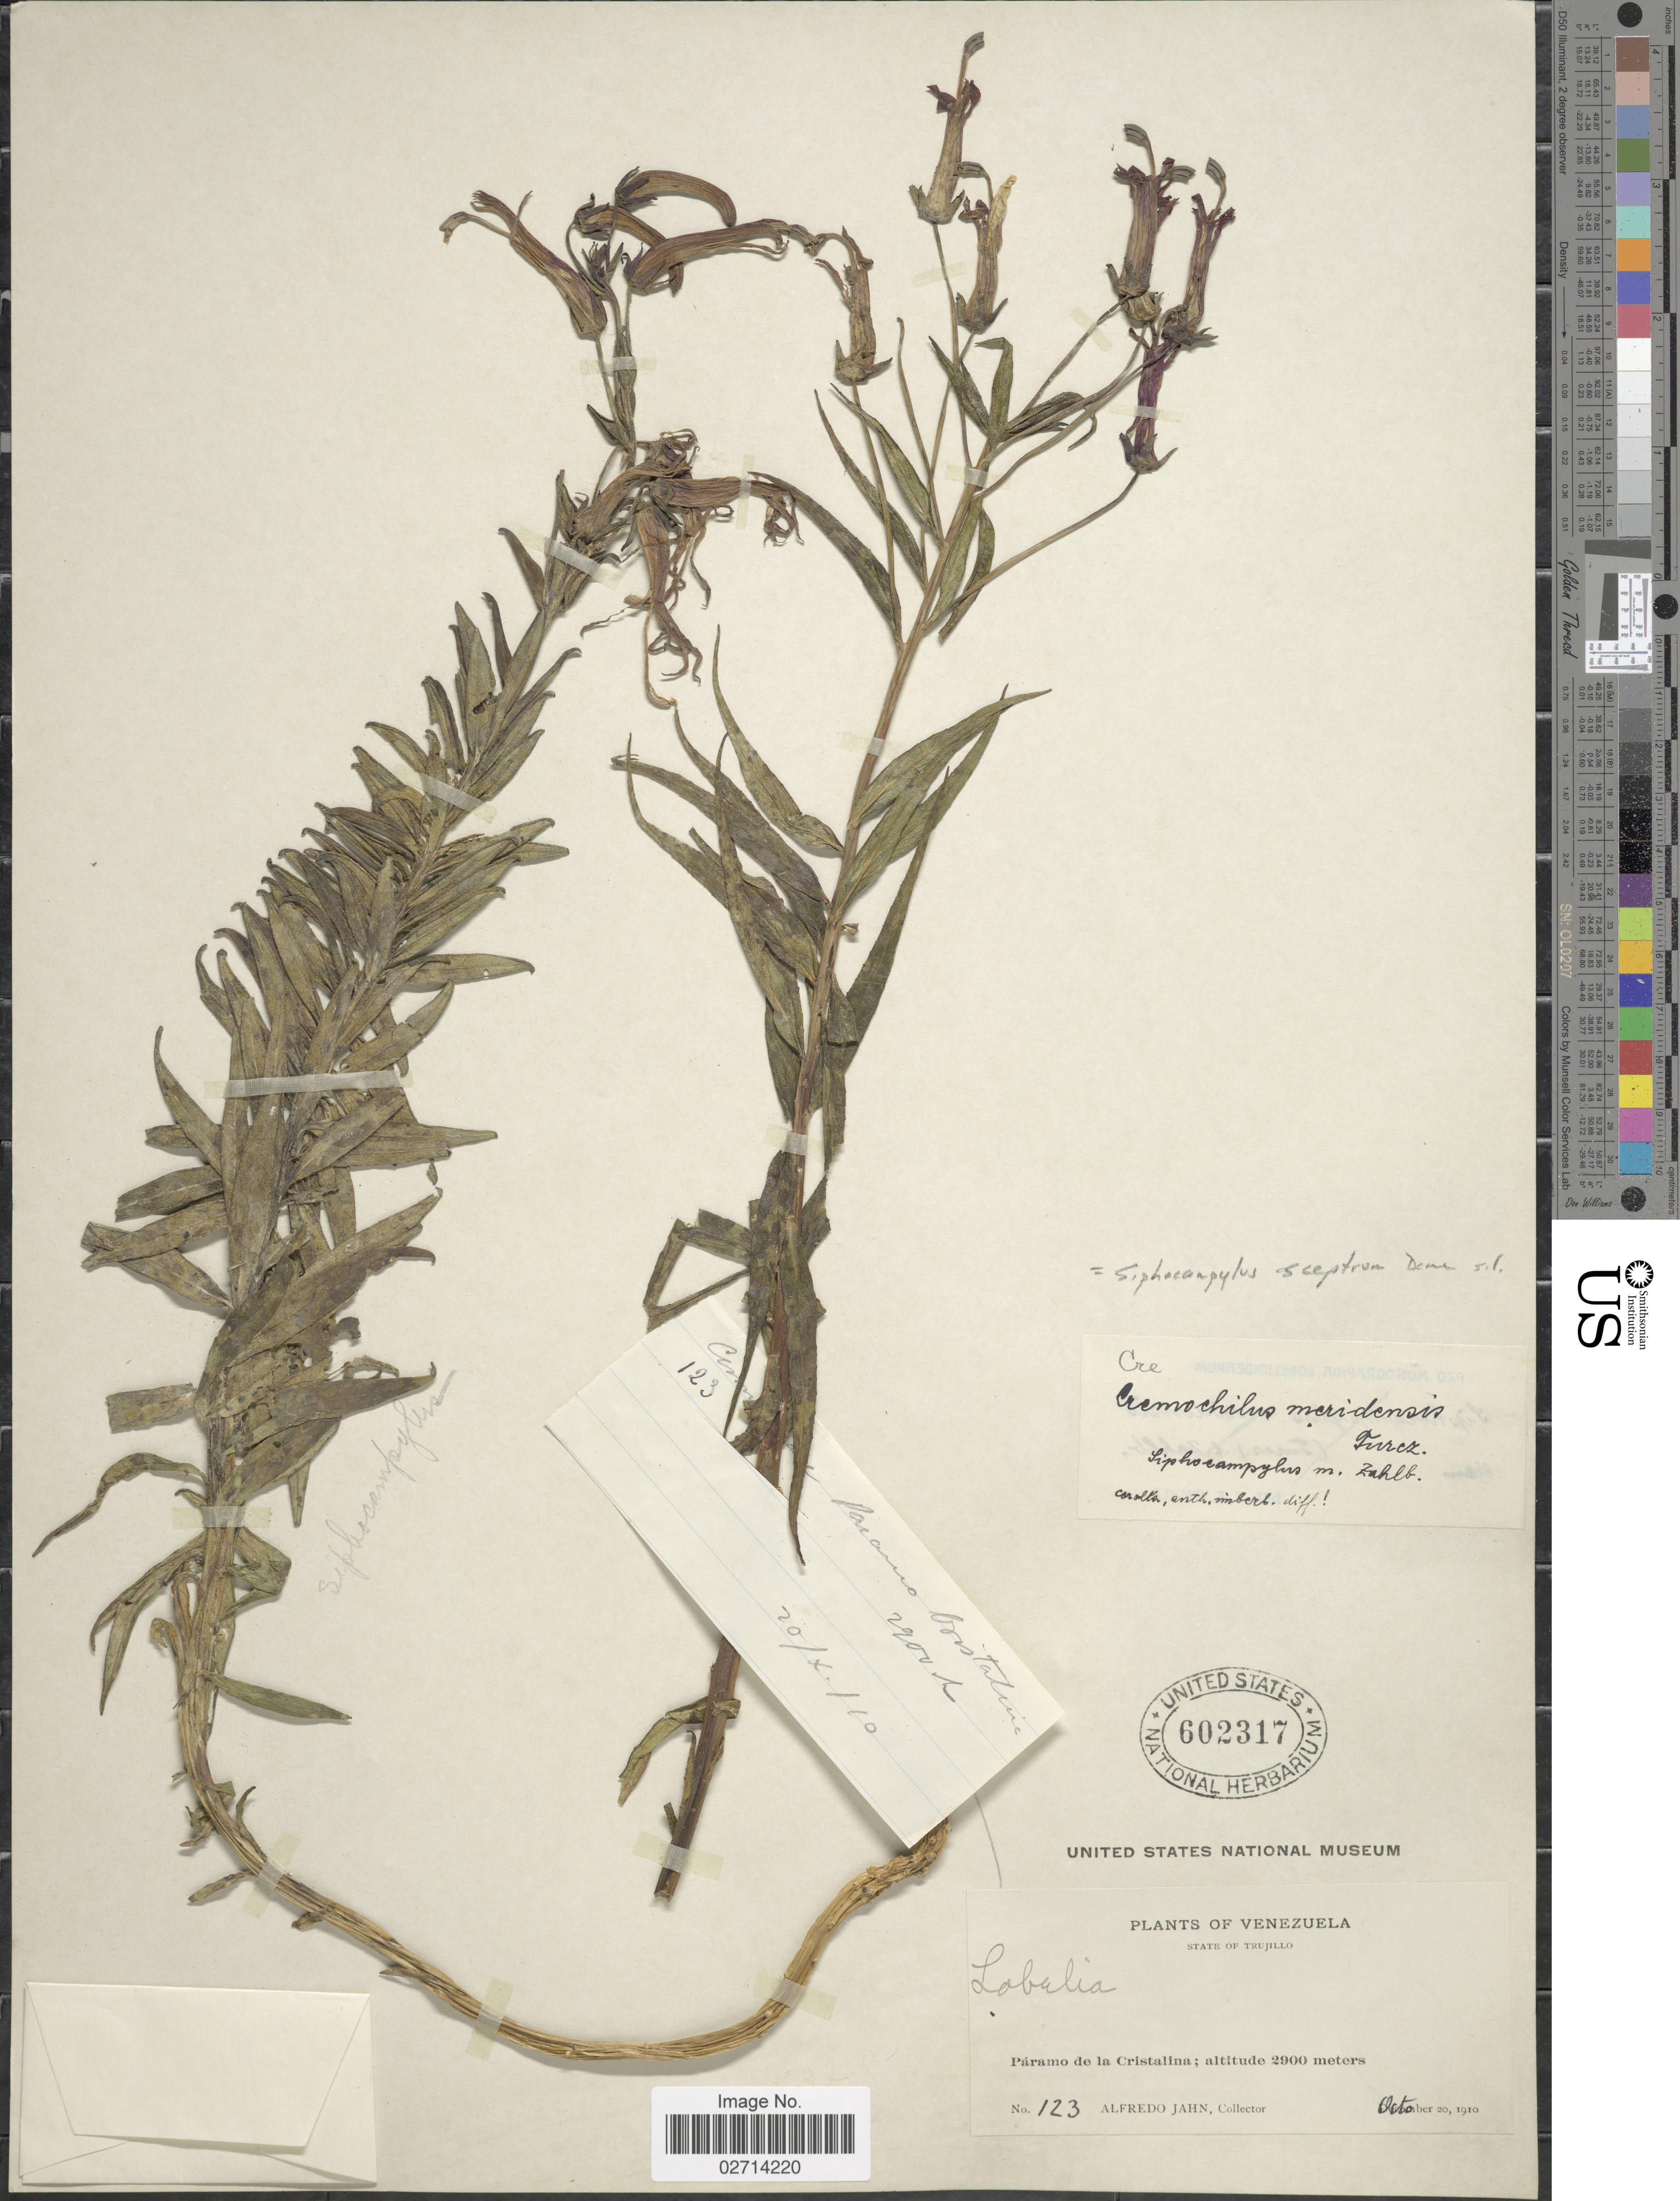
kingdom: Plantae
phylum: Tracheophyta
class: Magnoliopsida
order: Asterales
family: Campanulaceae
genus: Siphocampylus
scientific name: Siphocampylus sceptrum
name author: Decne. ex B.L. Linden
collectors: A. Jahn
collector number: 123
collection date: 1910-10-20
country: Venezuela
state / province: Trujillo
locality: Paramo de la Cristalina.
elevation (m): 2900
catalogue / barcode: US 602317